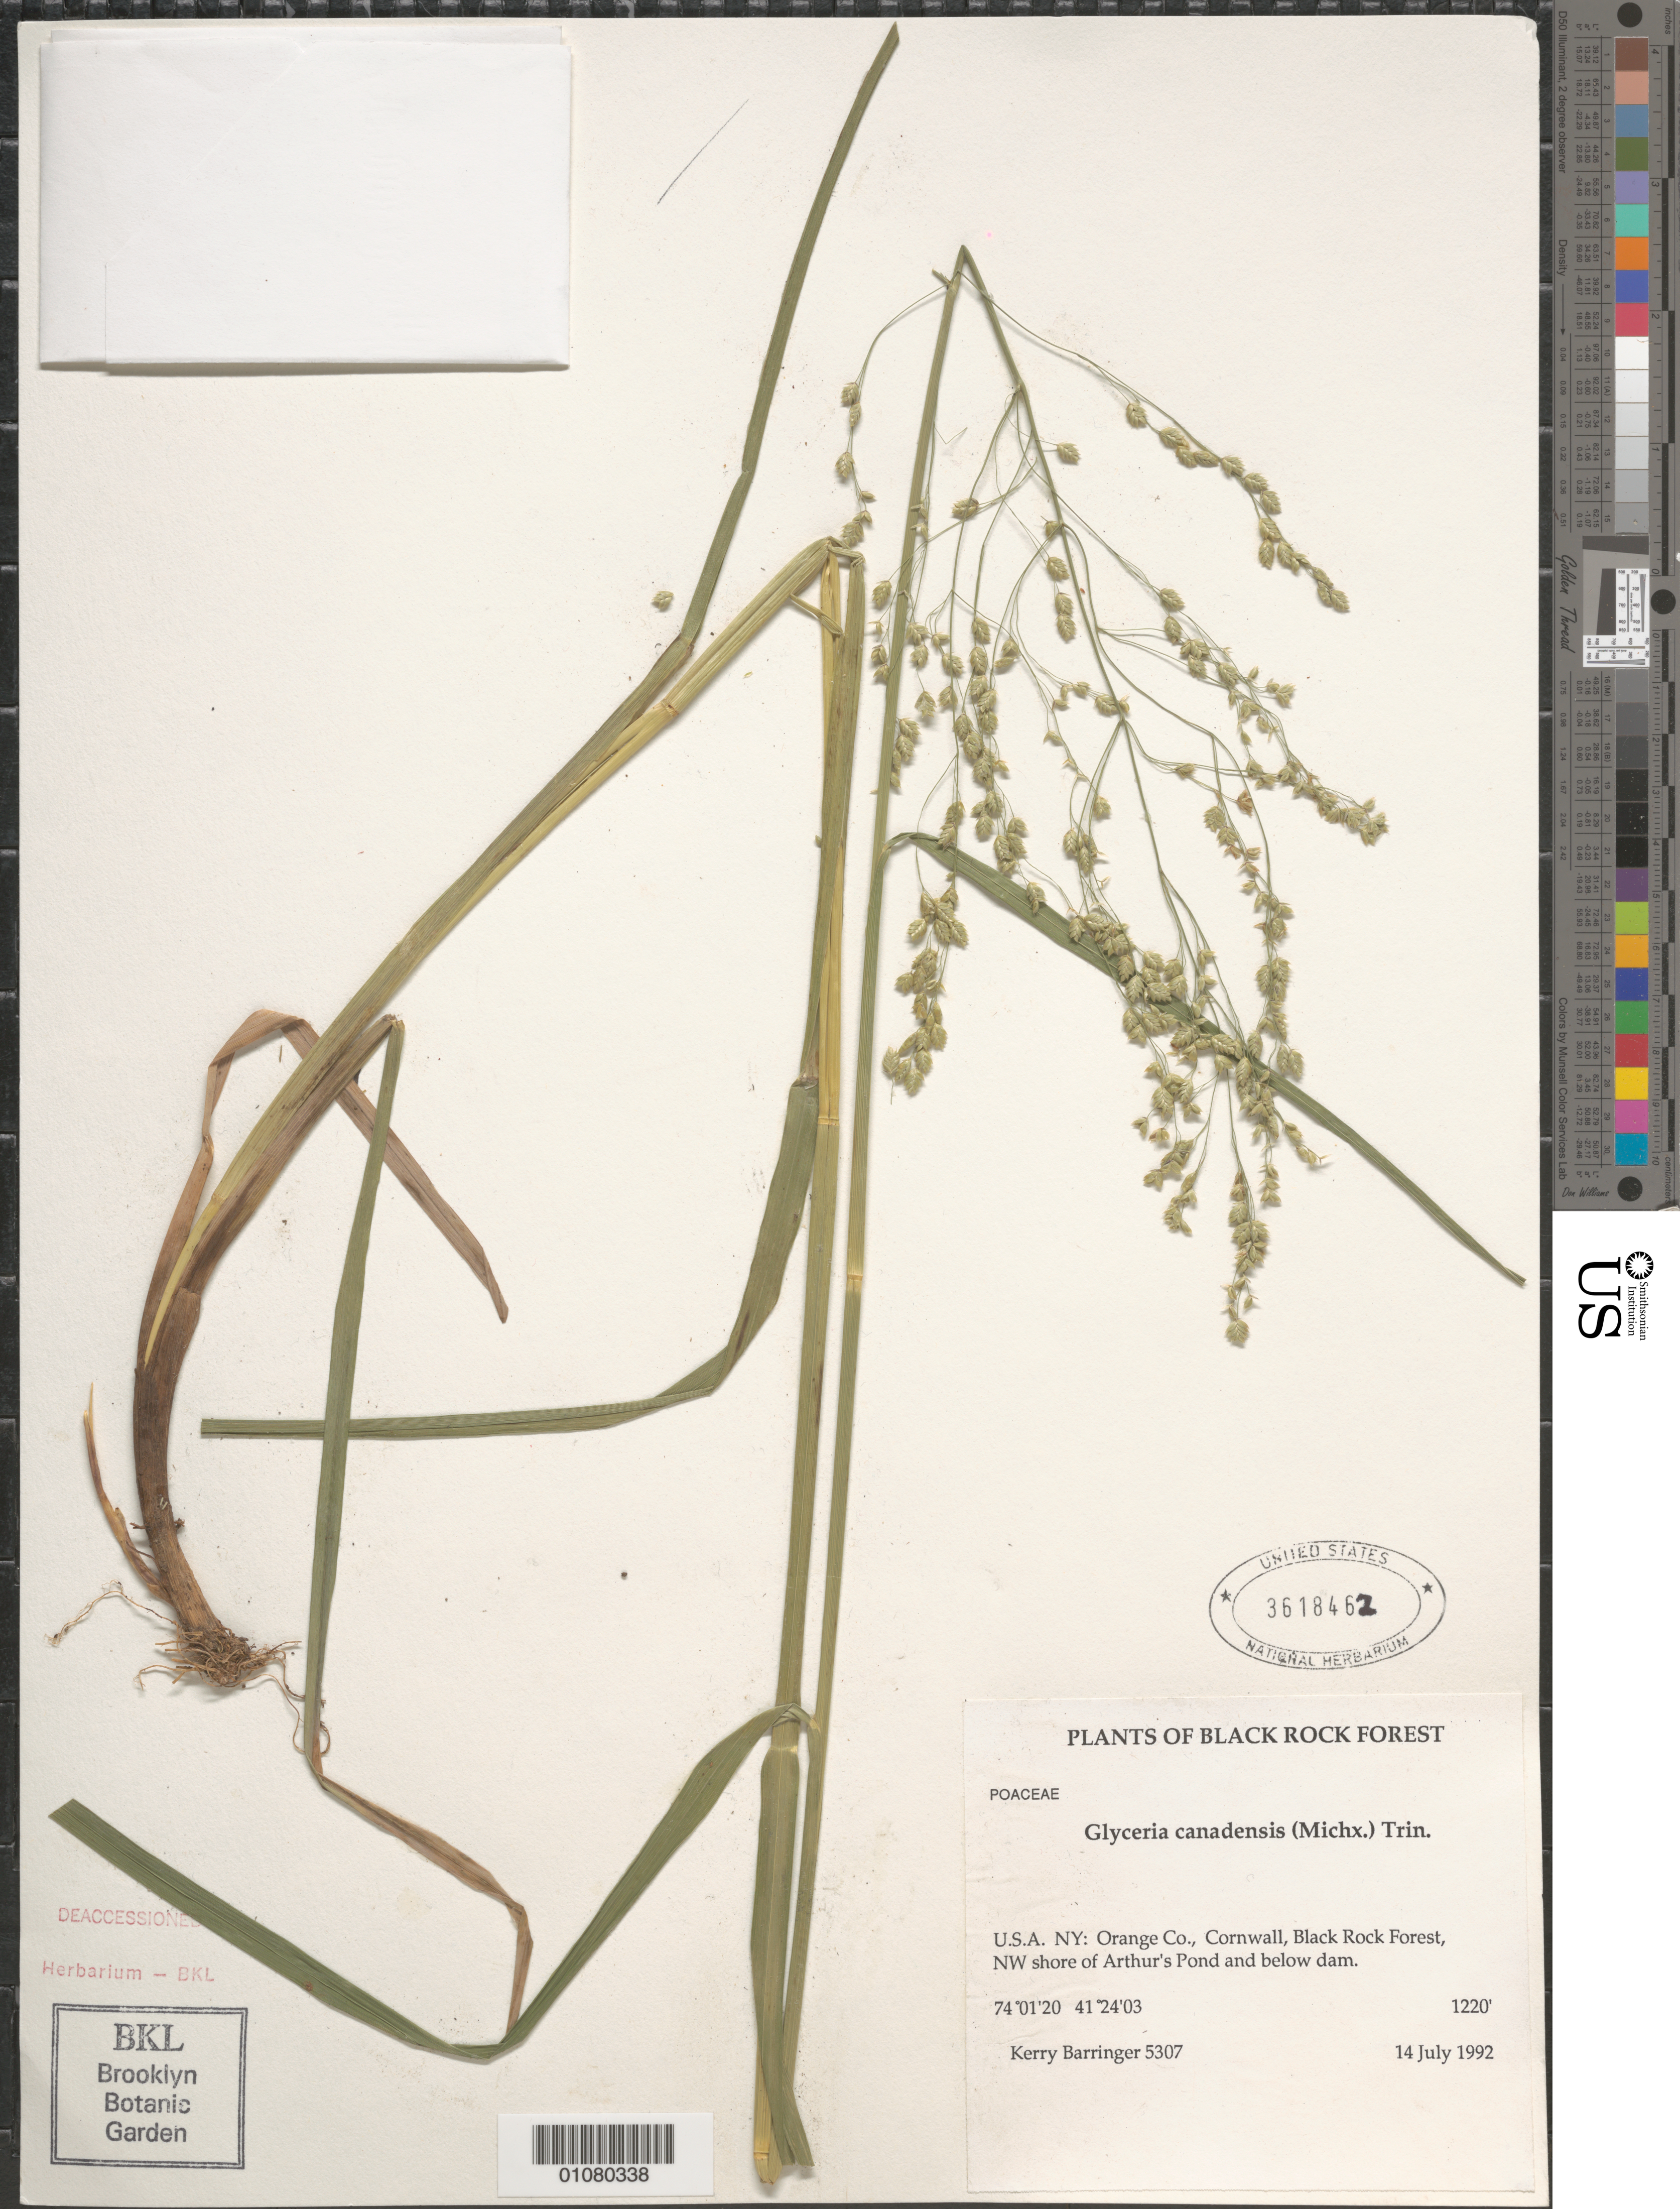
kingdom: Plantae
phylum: Tracheophyta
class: Liliopsida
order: Poales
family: Poaceae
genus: Glyceria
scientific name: Glyceria canadensis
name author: (Michx.) Trin.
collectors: K. A. Barringer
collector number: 5307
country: United States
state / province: New York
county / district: Orange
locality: Cornwall, Black Rock forest, NW shore of Arthur's Pond and below dam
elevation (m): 372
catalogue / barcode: US 3618462